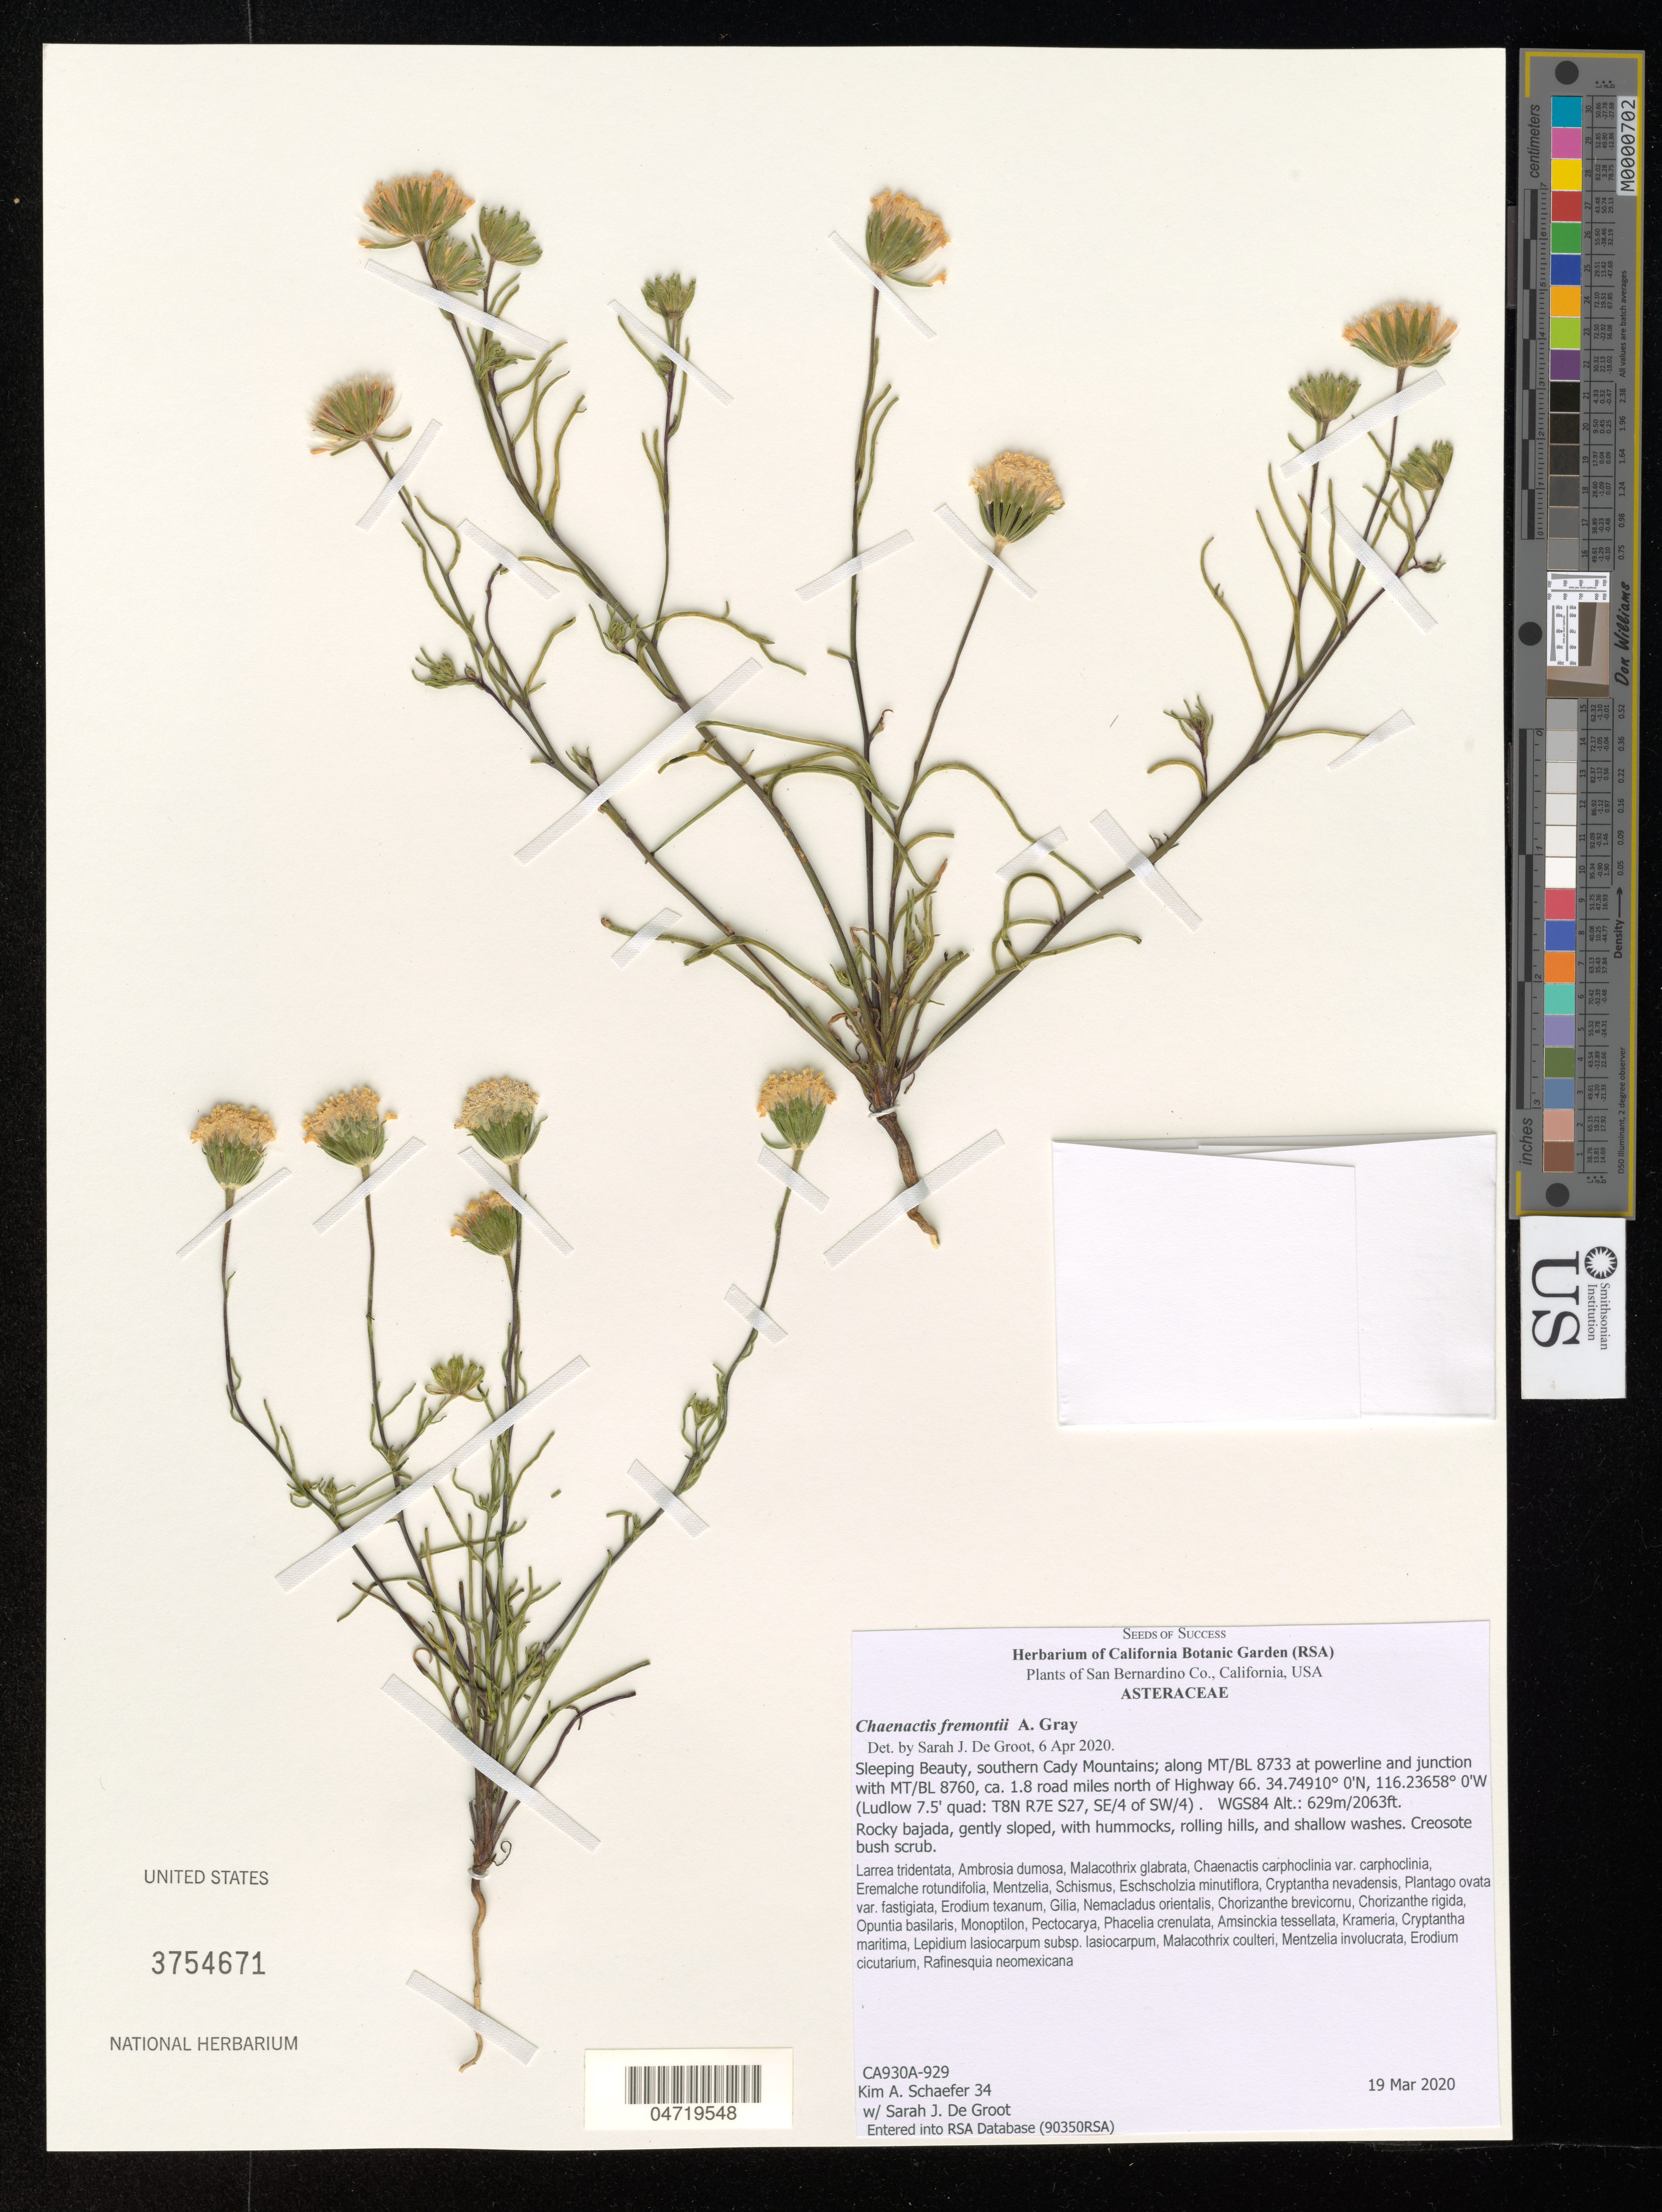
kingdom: Plantae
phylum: Tracheophyta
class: Magnoliopsida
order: Asterales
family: Asteraceae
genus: Chaenactis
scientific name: Chaenactis fremontii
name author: A. Gray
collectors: K. Schaefer & S. De Groot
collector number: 34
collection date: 2020-03-19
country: United States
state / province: California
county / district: San Bernardino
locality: San Bernardino Co. Sleeping Beauty, southern Cady Mountains; along MT/BL 8733 at powerline and junction with MT/BL 8760, ca. 1.8 road miles north of Highway 66. (Ludlow 7.5' quad: T8N R7E S27, SE/4 of SW/4). WGS84.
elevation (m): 629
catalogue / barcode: US 3754671